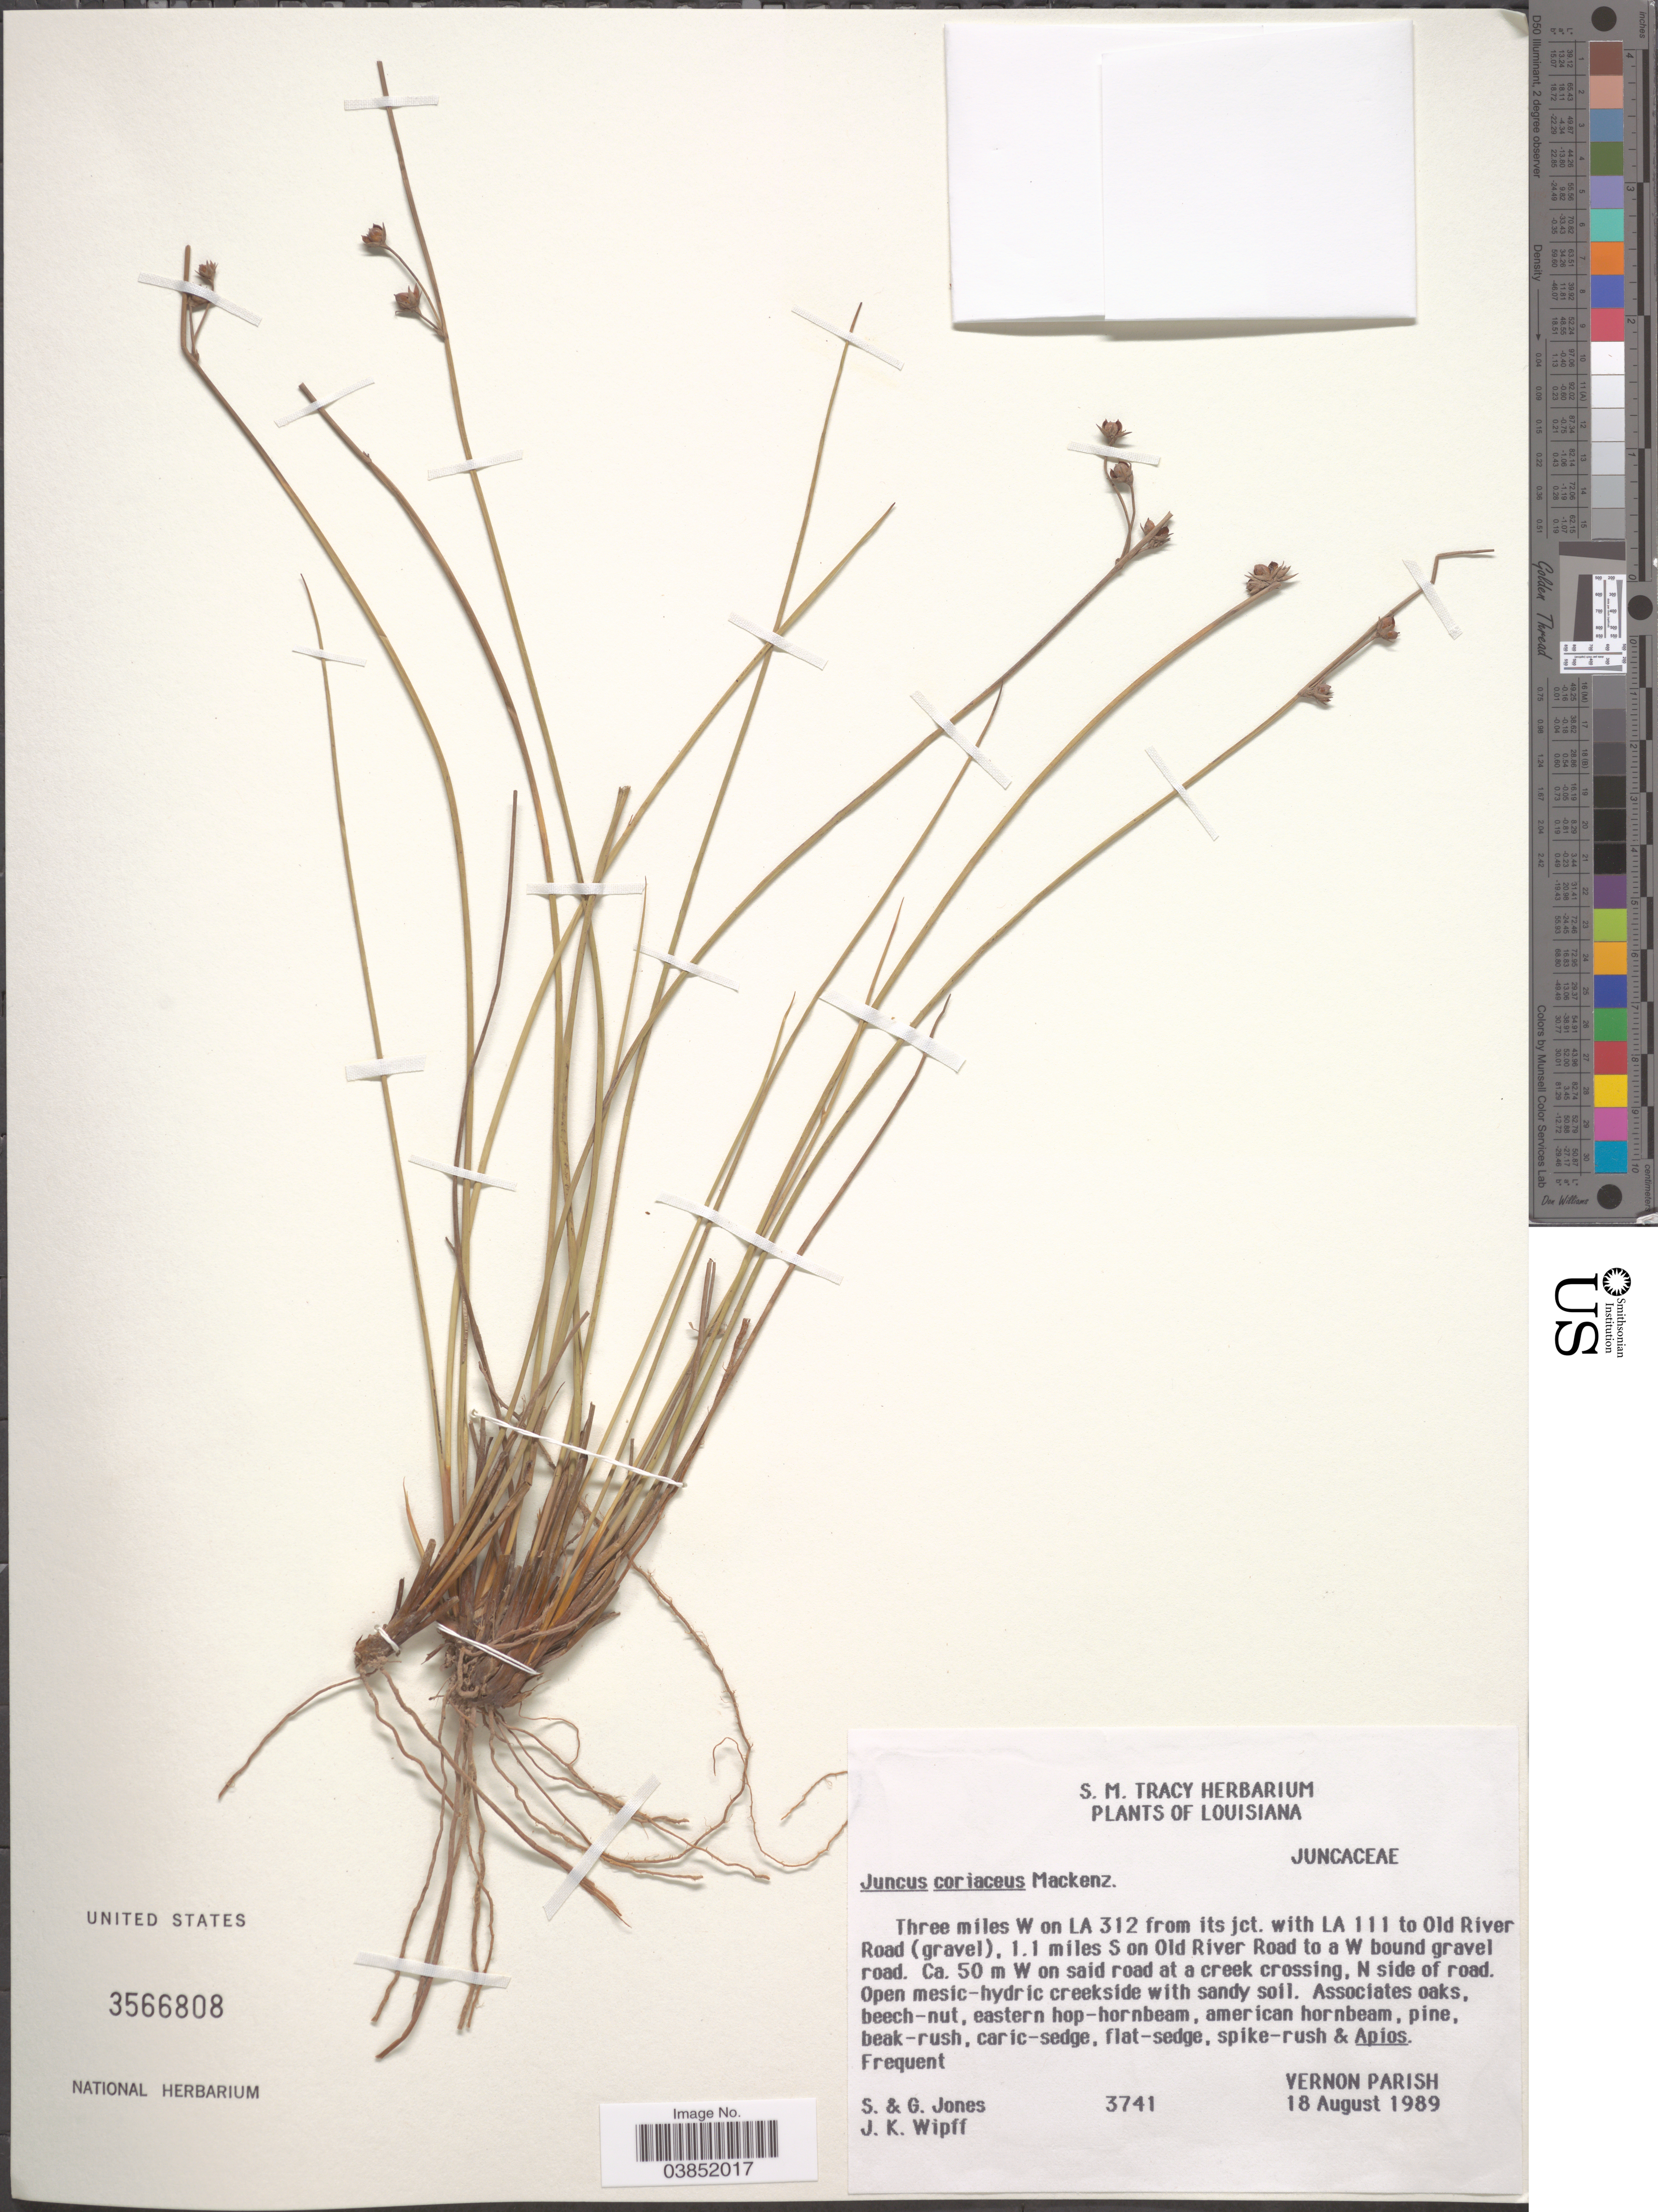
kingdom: Plantae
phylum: Tracheophyta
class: Liliopsida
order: Poales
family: Juncaceae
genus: Juncus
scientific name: Juncus coriaceus Mack.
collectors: S. Jones, G. Jones & J. K. Wipff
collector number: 3741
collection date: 1989-08-18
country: United States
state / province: Louisiana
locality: Three miles W on LA 312 from its jct. with LA 111 to Old River Road (gravel), 1.1 miles S on Old River Road to a W bound gravel road. Ca. 50 m W on said road ata creek crossing, N side of road. Vernon Parish.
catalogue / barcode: US 3566808